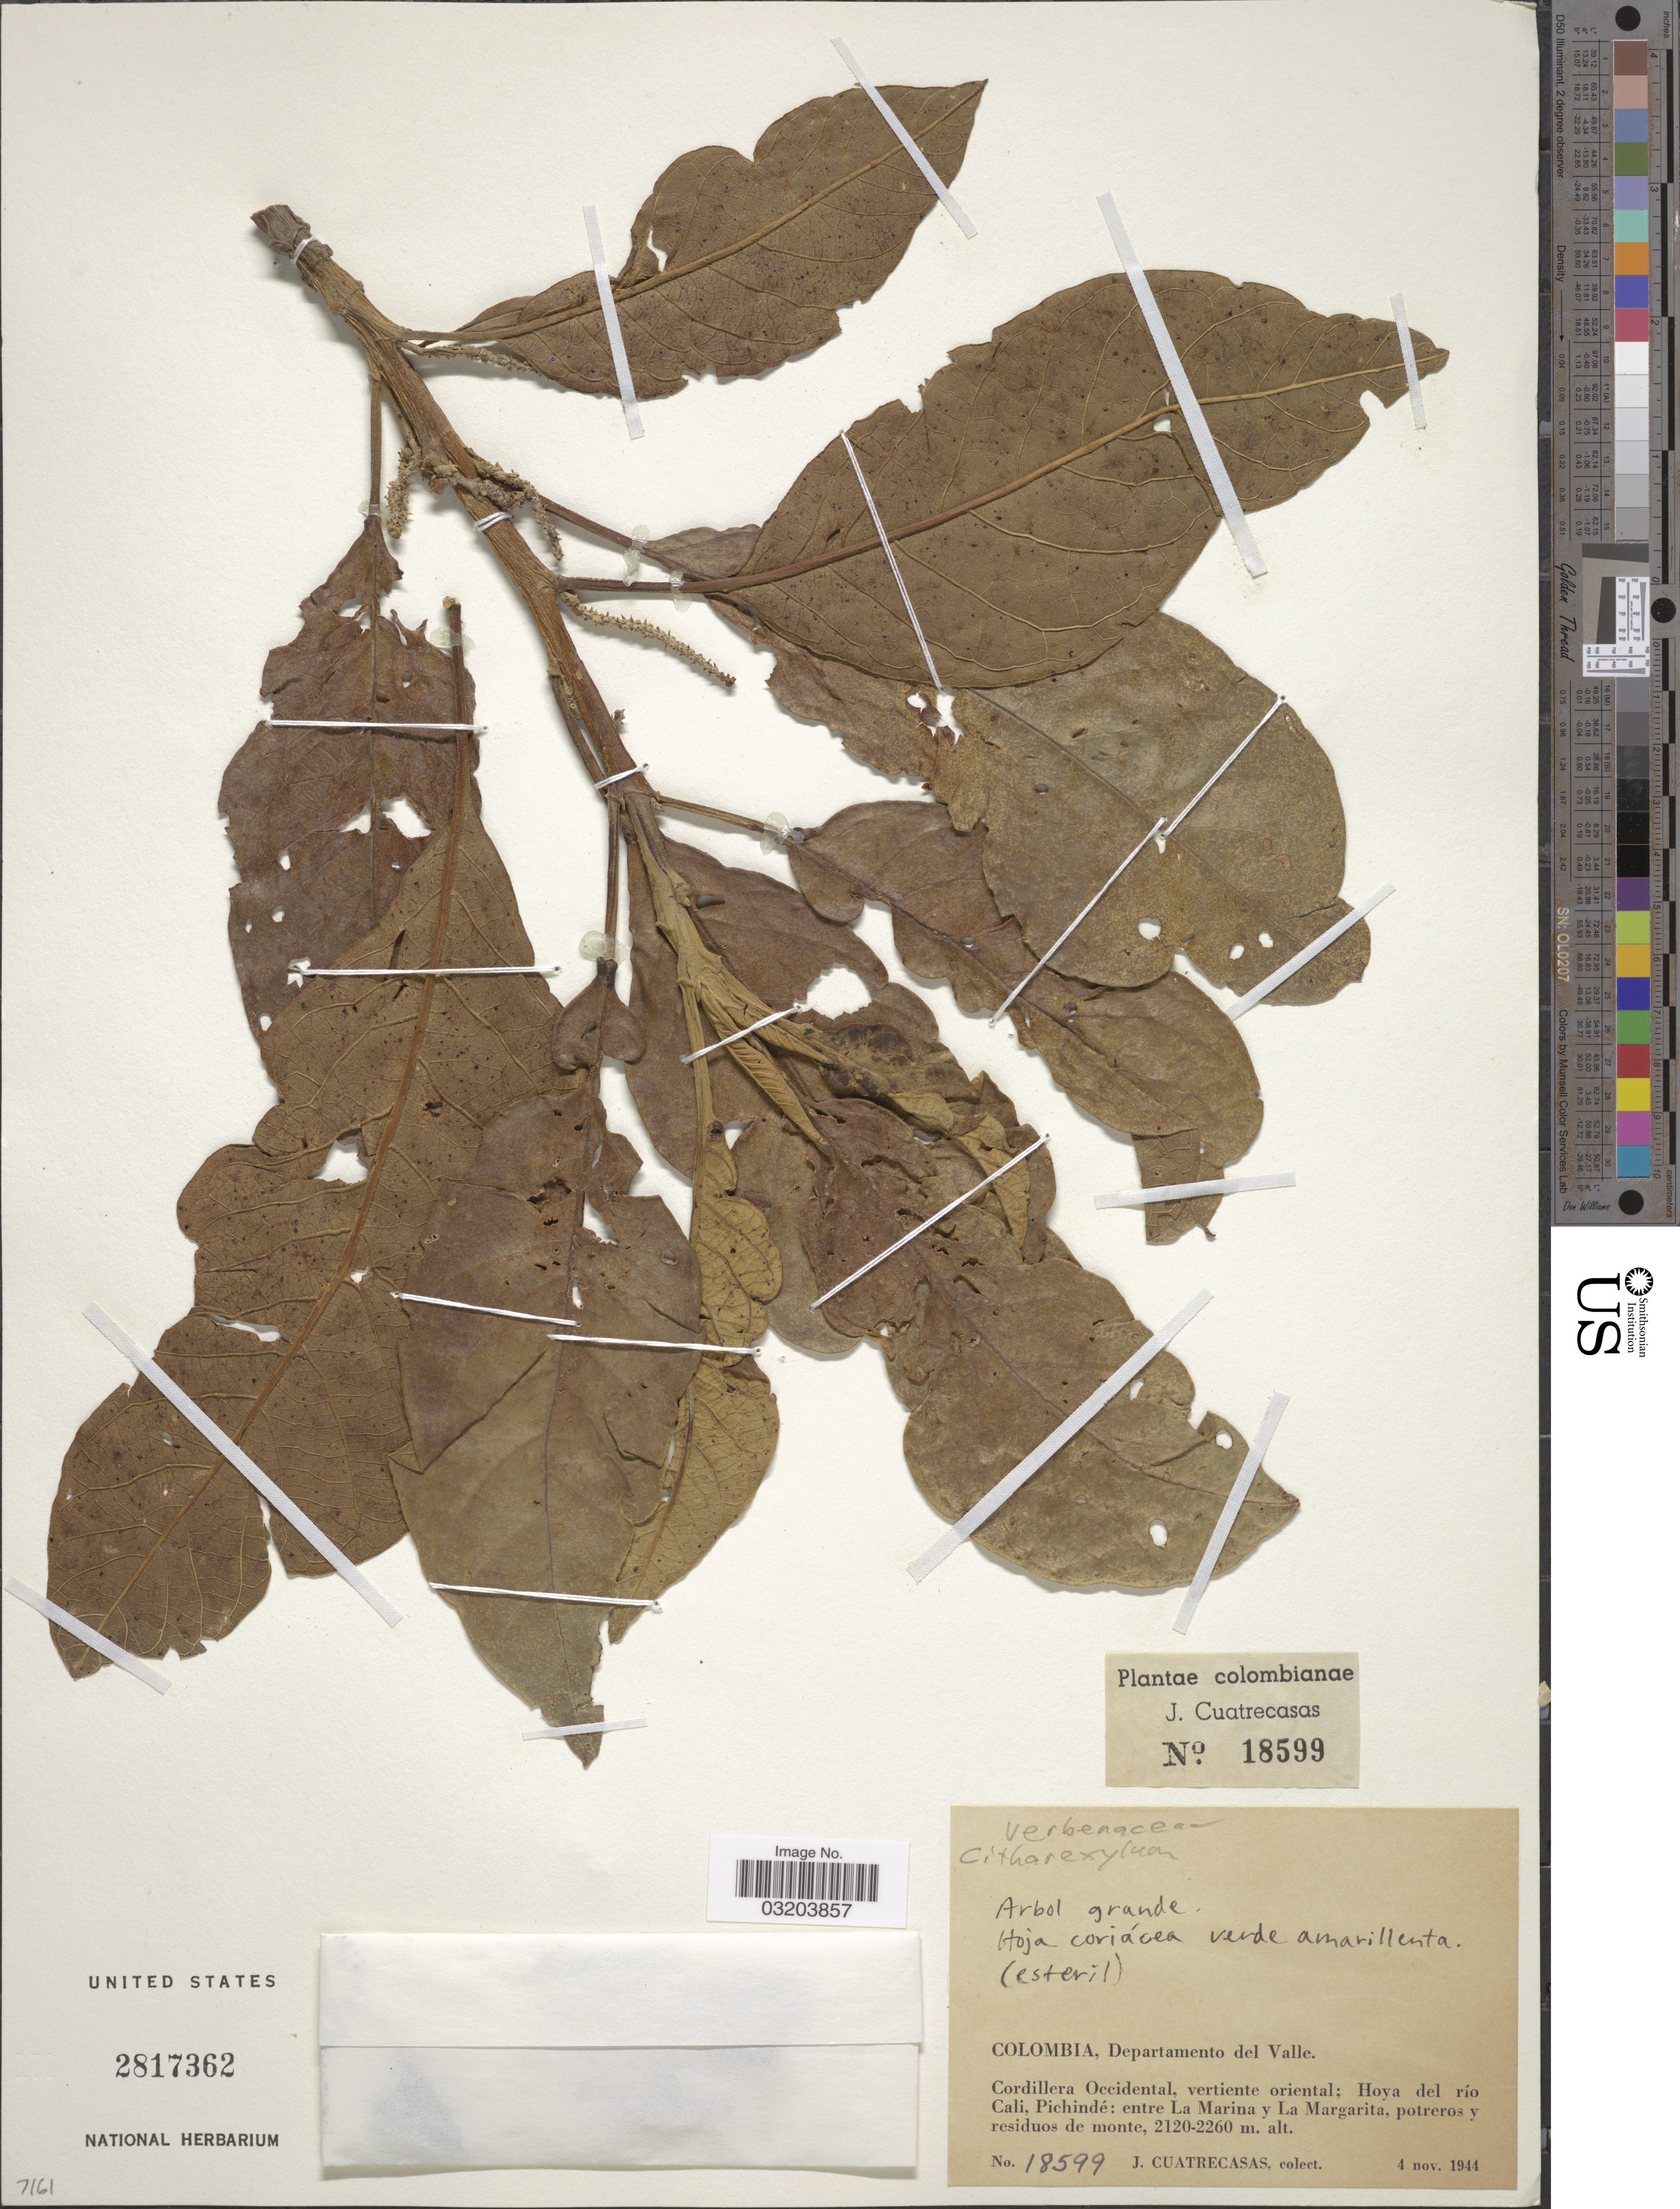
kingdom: Plantae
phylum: Tracheophyta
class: Magnoliopsida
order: Lamiales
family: Verbenaceae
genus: Citharexylum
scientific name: Citharexylum sp.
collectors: J. Cuatrecasas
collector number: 18599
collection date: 1944-11-04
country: Colombia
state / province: Valle del Cauca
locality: Departamento del Valle. Cordillera Occidental, vertiente oriental; Hoya del río Cali, Pichindé: entre La Marina y La Margarita.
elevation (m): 2120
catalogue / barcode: US 2817362